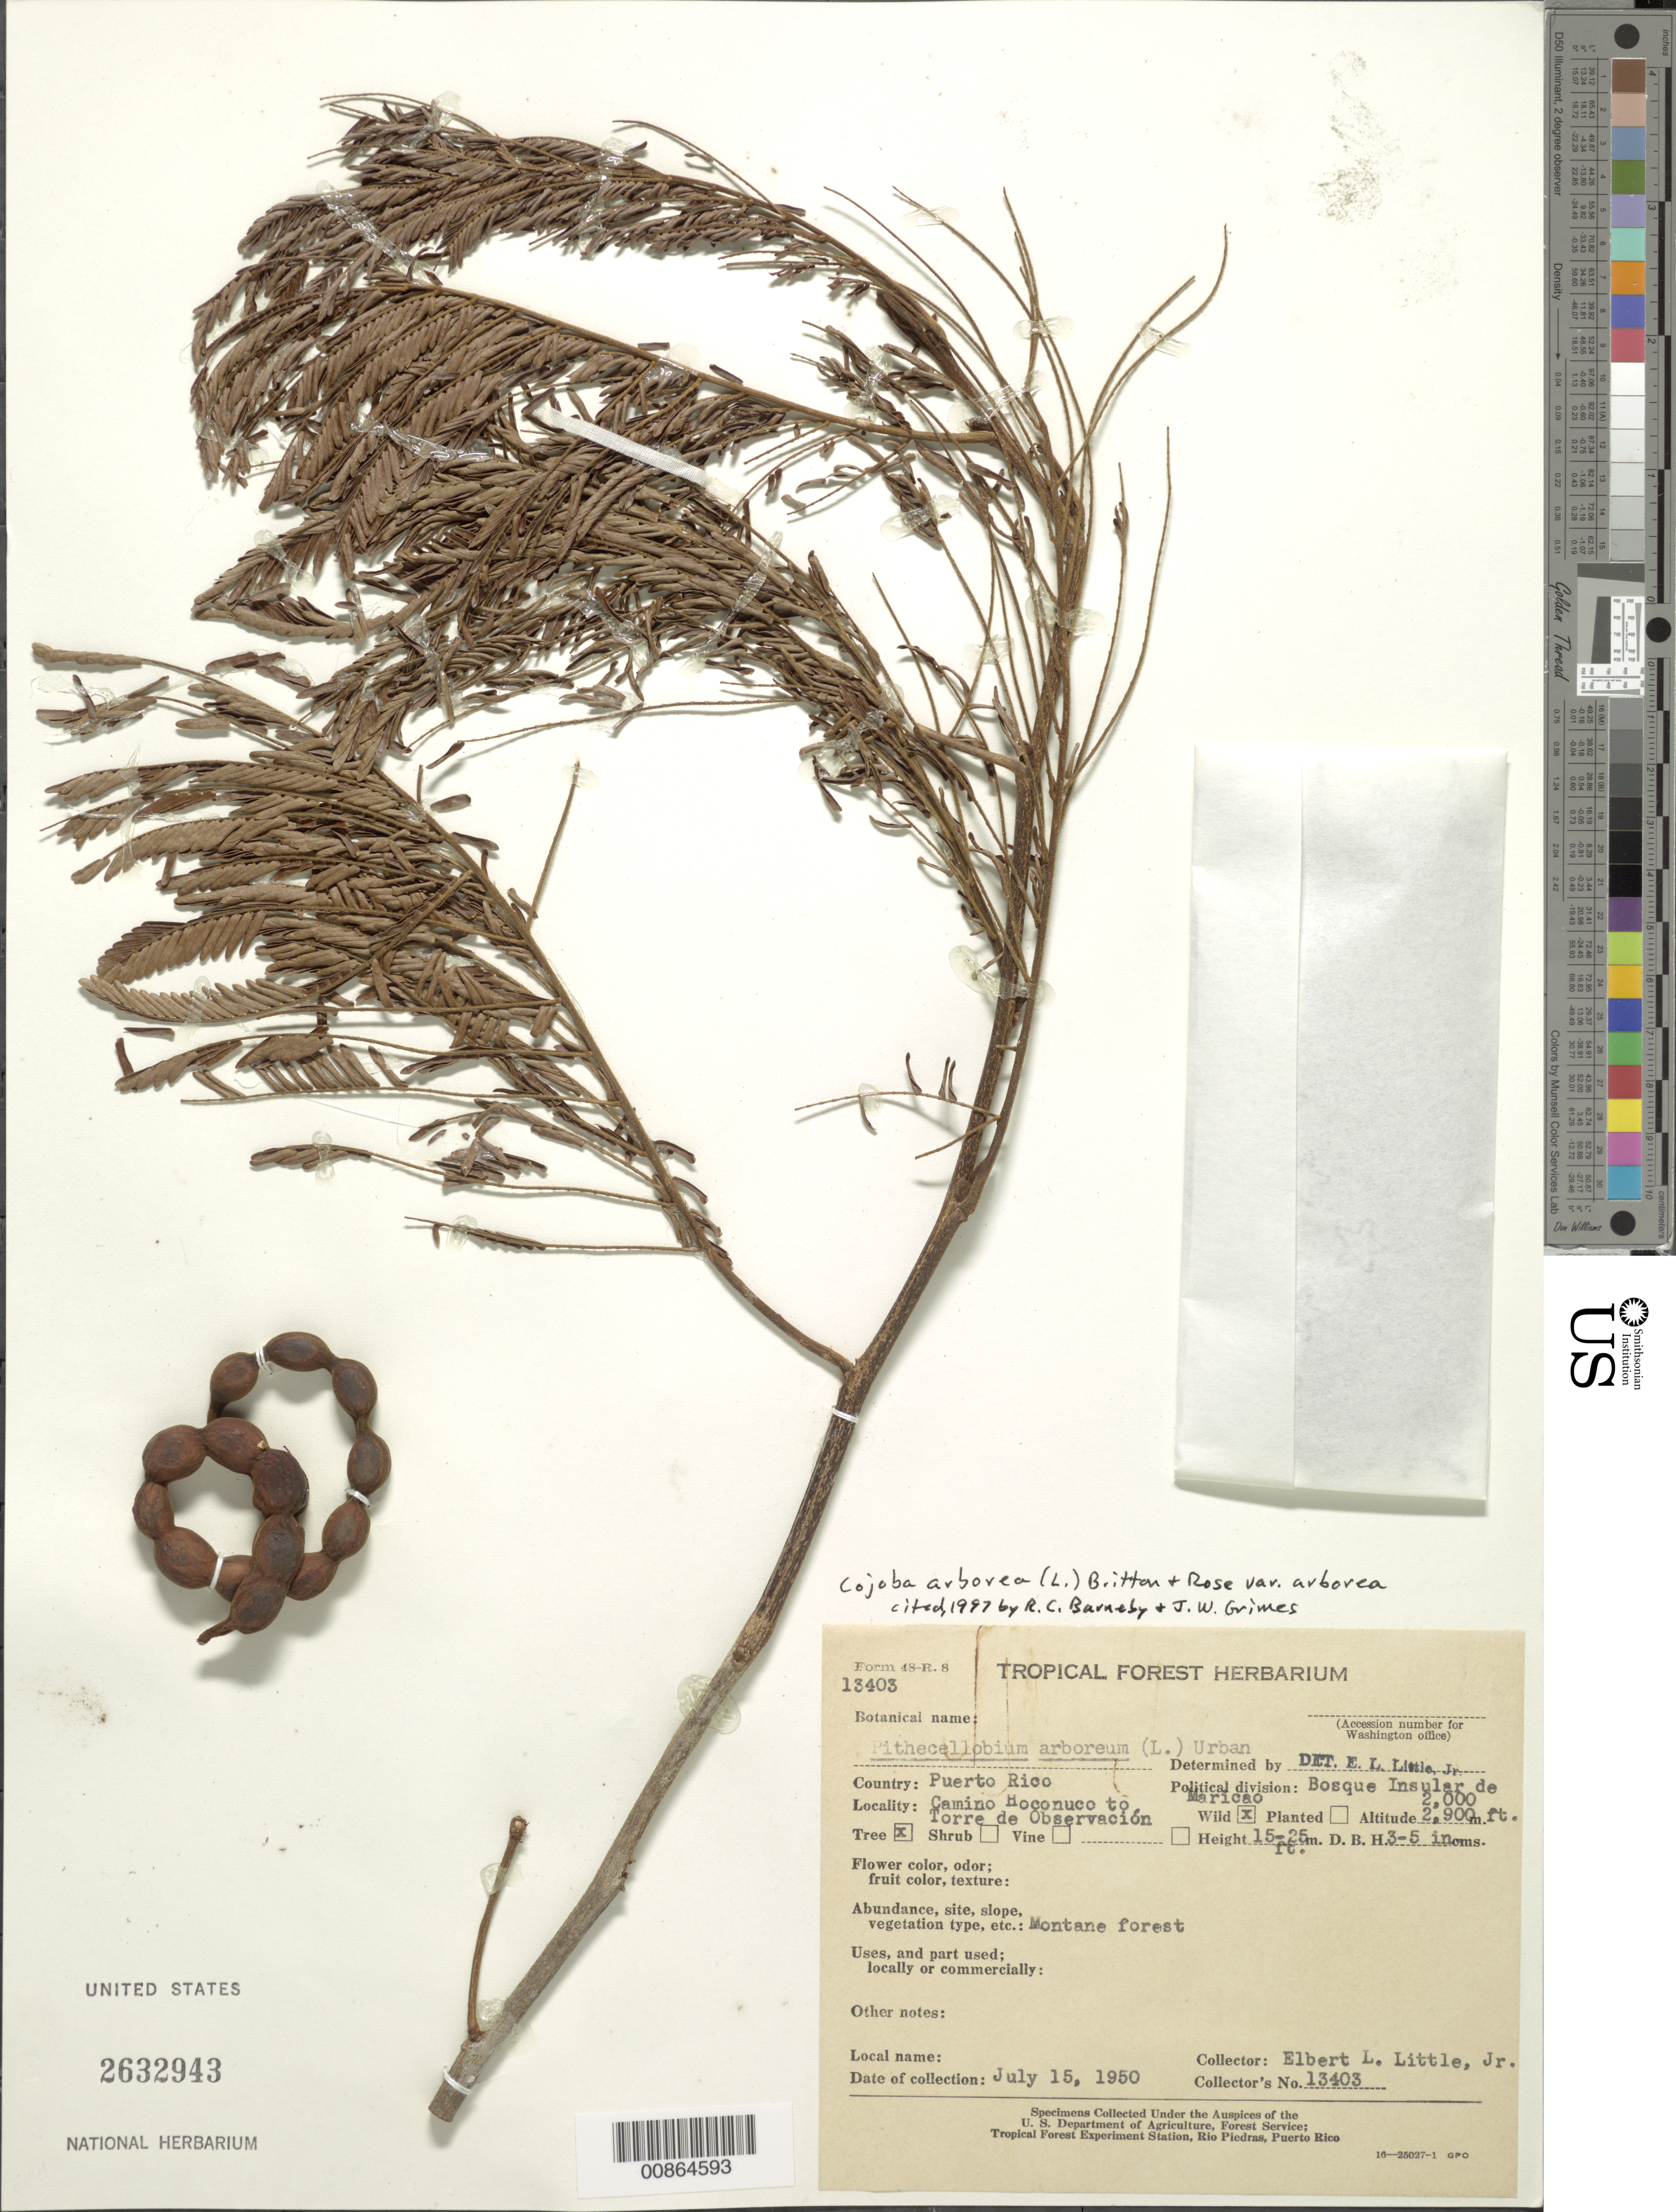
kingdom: Plantae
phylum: Tracheophyta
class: Magnoliopsida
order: Fabales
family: Fabaceae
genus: Cojoba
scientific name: Cojoba arborea var. arborea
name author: (L.) Britton & Rose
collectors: E. L. Little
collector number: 13403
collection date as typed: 15 Jul 1950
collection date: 1950-07-15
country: Puerto Rico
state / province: Maricao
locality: Bosque Insular de Maricao. Camino Hoconuco to Torre de Observación.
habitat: Montane forest.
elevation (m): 610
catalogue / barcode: US 2632943